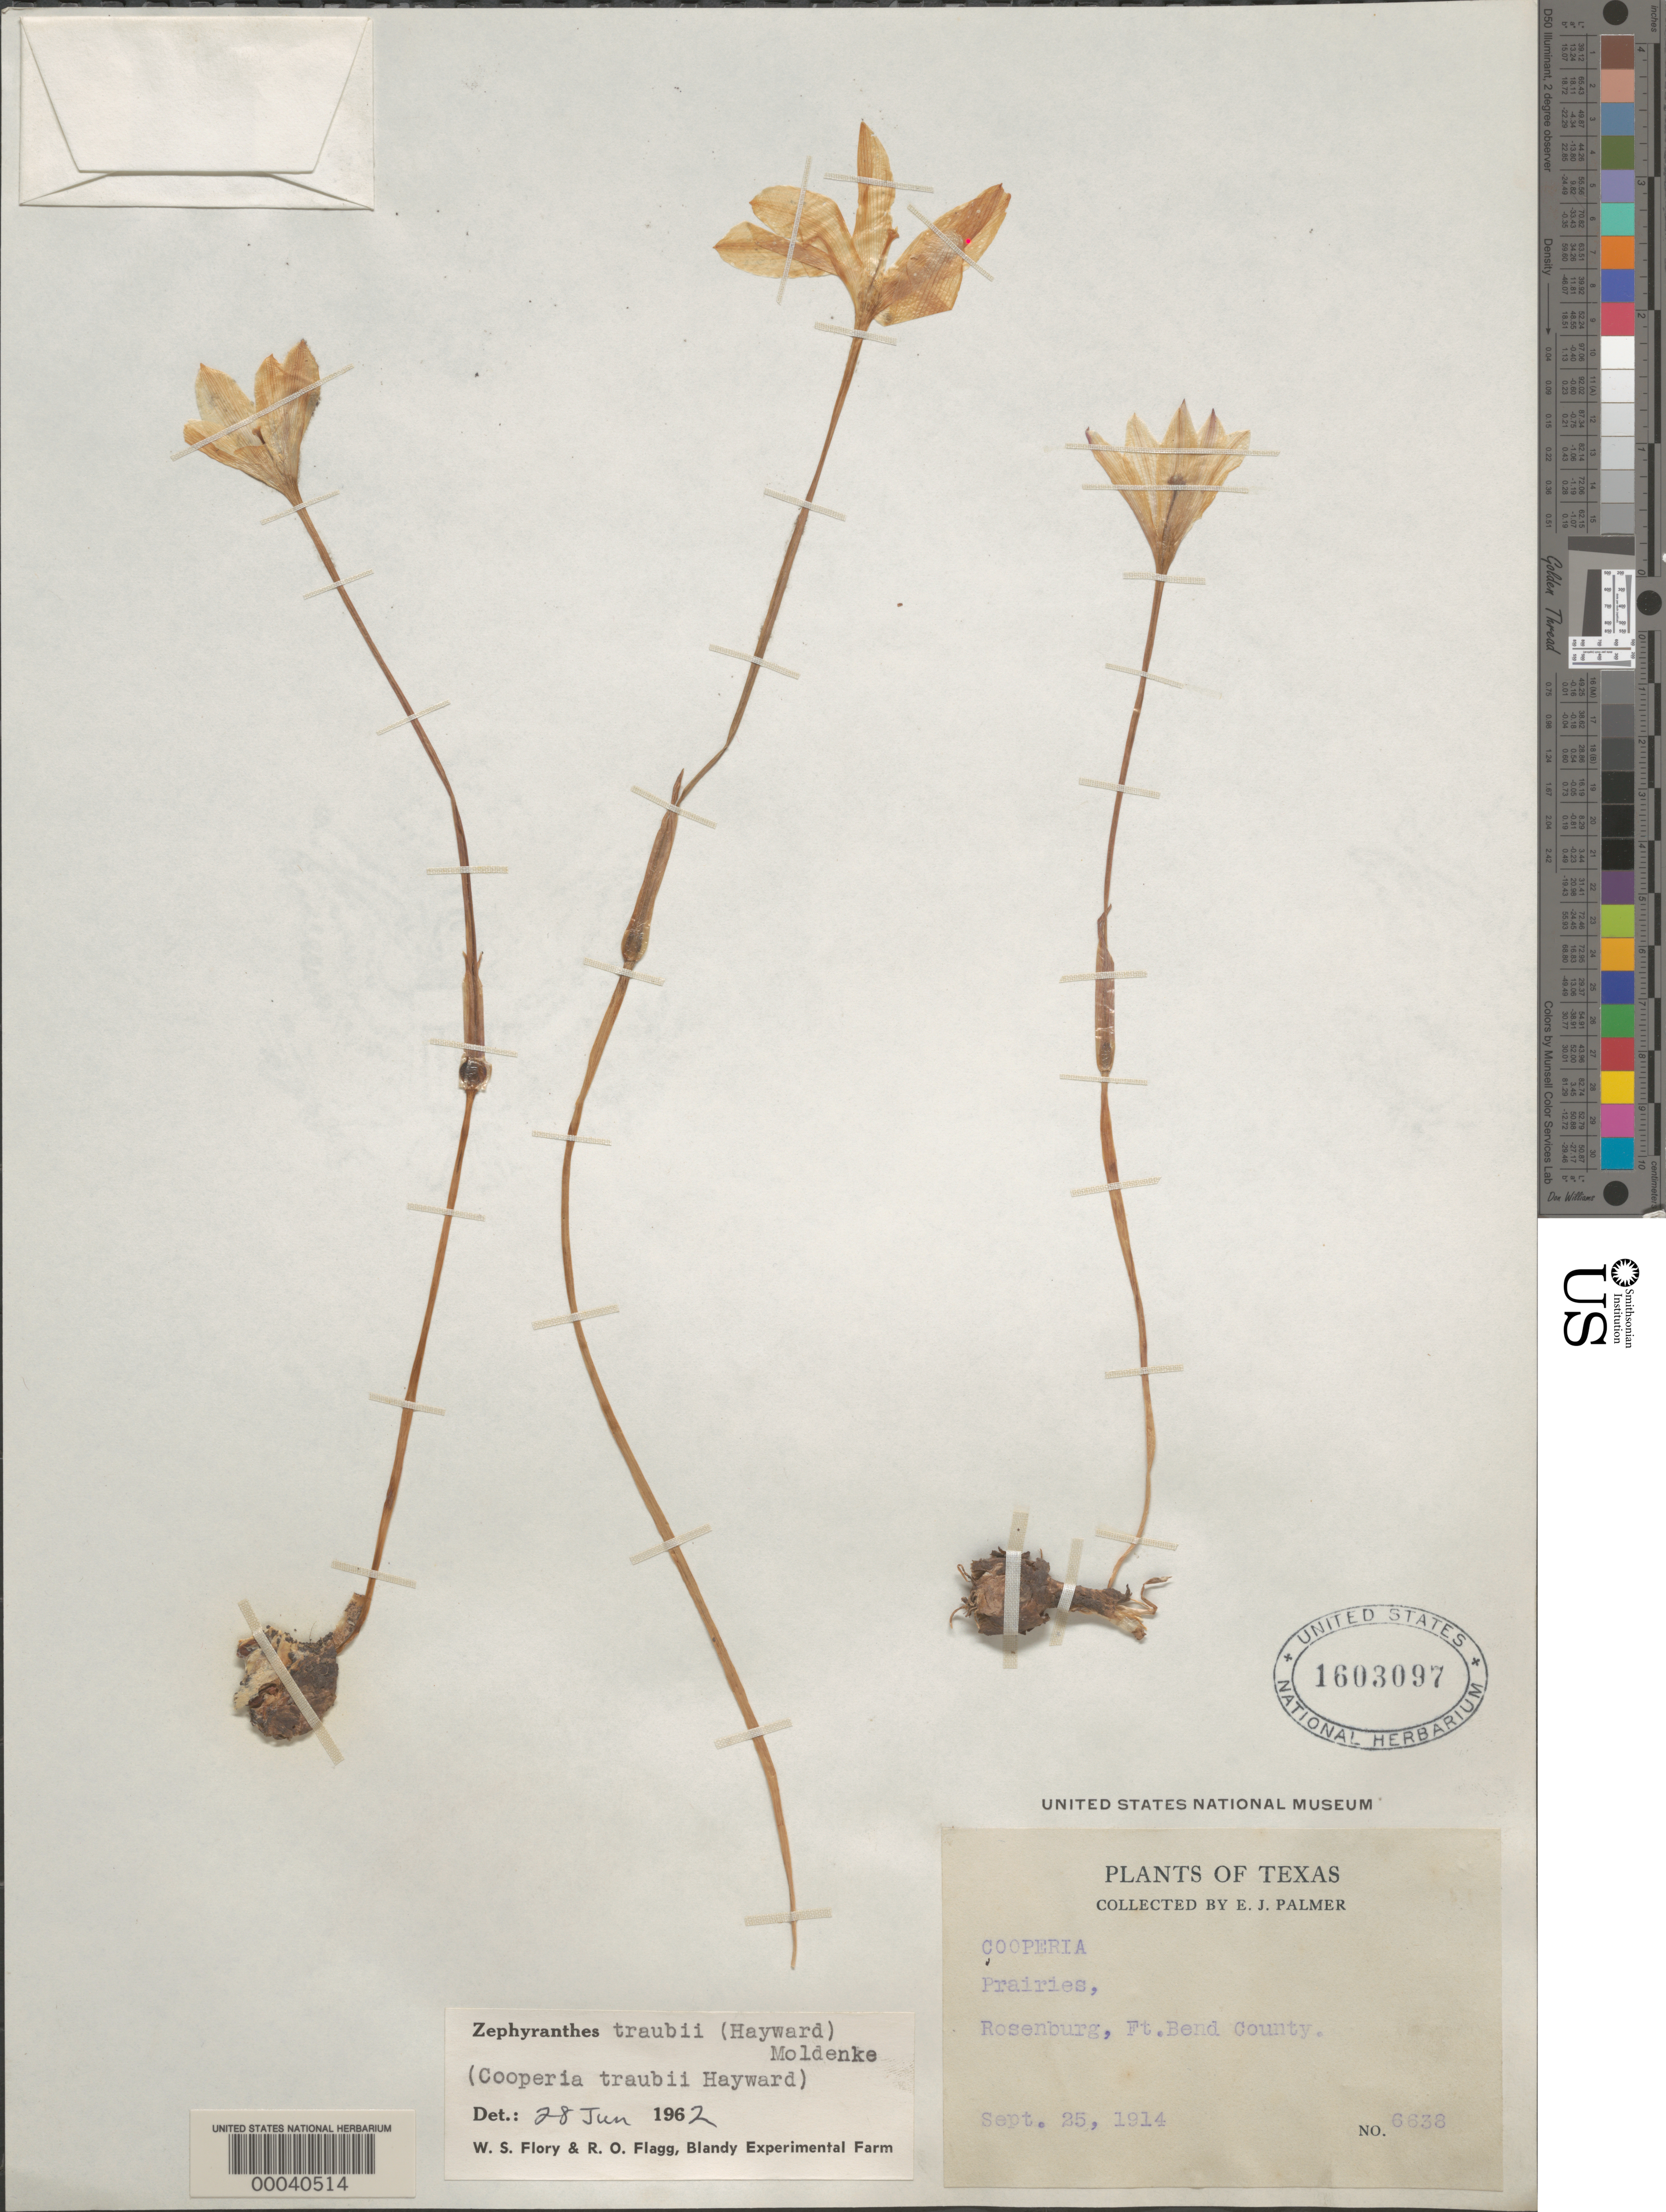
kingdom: Plantae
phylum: Tracheophyta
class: Liliopsida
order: Asparagales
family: Amaryllidaceae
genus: Zephyranthes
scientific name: Zephyranthes traubii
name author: (W. Hayw.) Moldenke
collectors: E. J. Palmer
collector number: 6638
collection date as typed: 25 Sep 1914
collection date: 1914-09-25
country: United States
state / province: Texas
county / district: Fort Bend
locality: Rosenburg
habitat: Prairies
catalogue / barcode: US 1603097